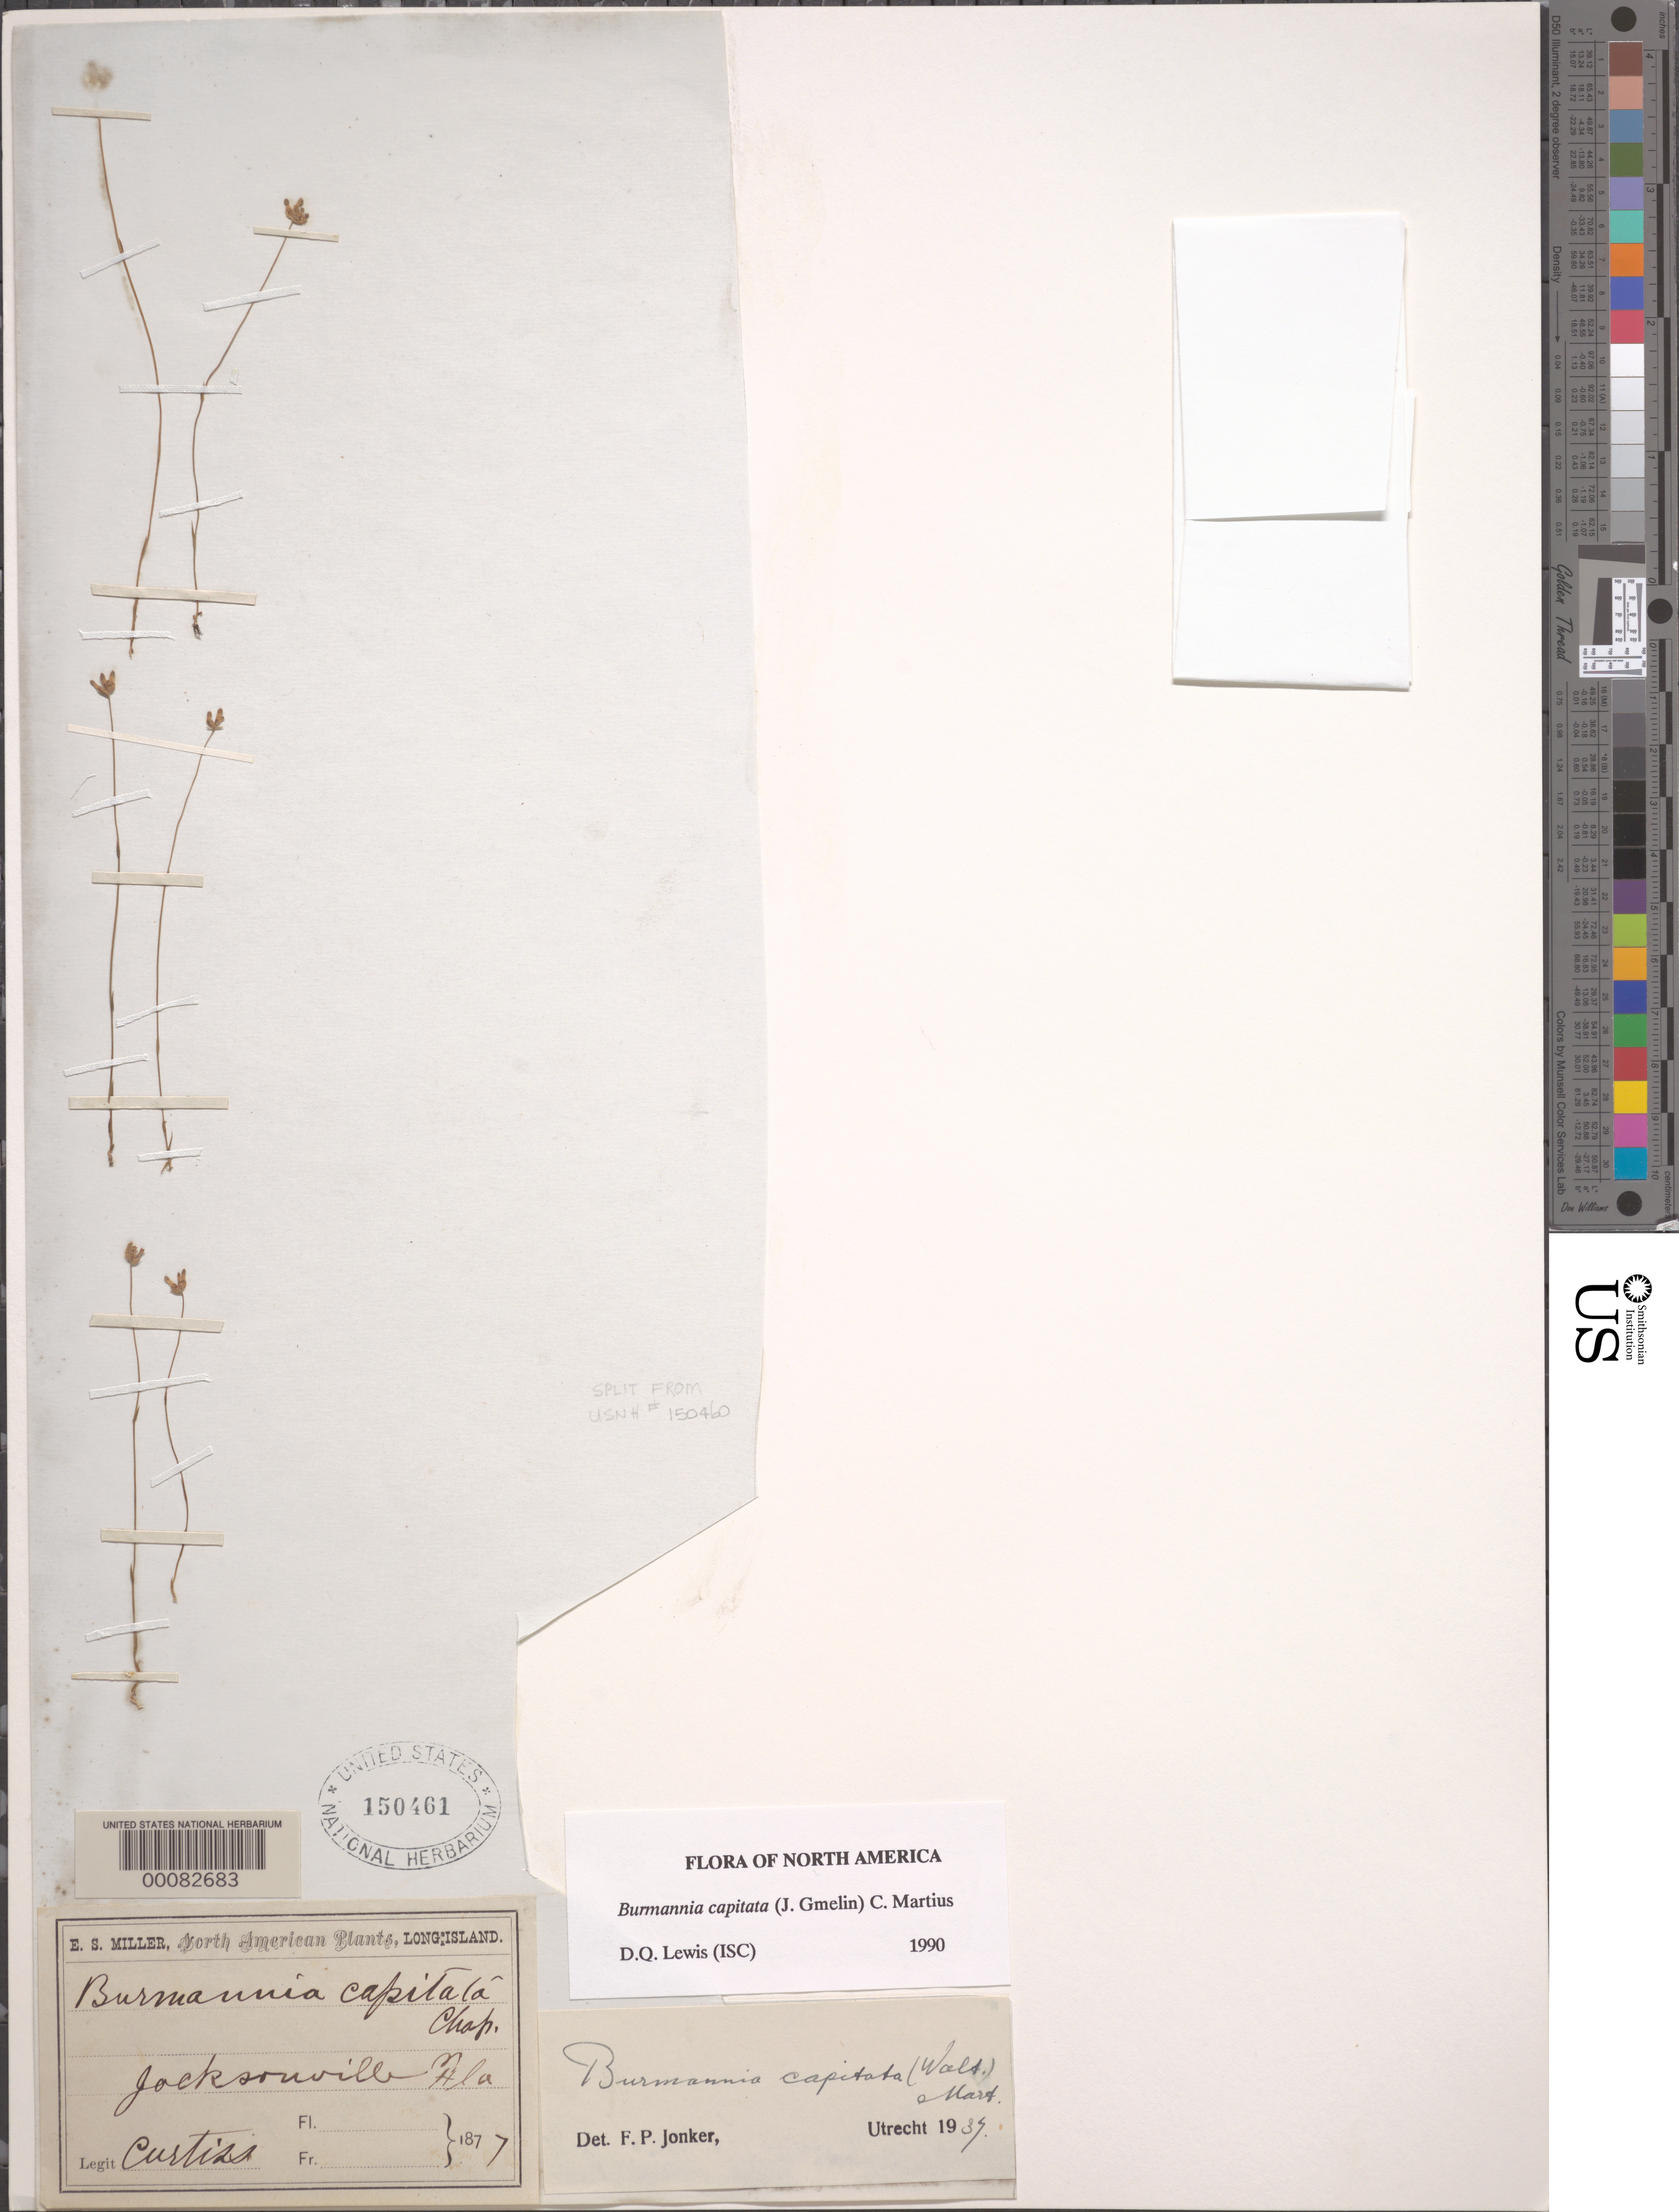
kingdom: Plantae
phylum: Tracheophyta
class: Liliopsida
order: Dioscoreales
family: Burmanniaceae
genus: Burmannia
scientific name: Burmannia capitata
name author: (Walter ex J.F. Gmel.) Mart.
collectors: -. Curtiss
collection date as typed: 1877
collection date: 1877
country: United States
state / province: Florida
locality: Jacksonville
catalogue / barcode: US 150461